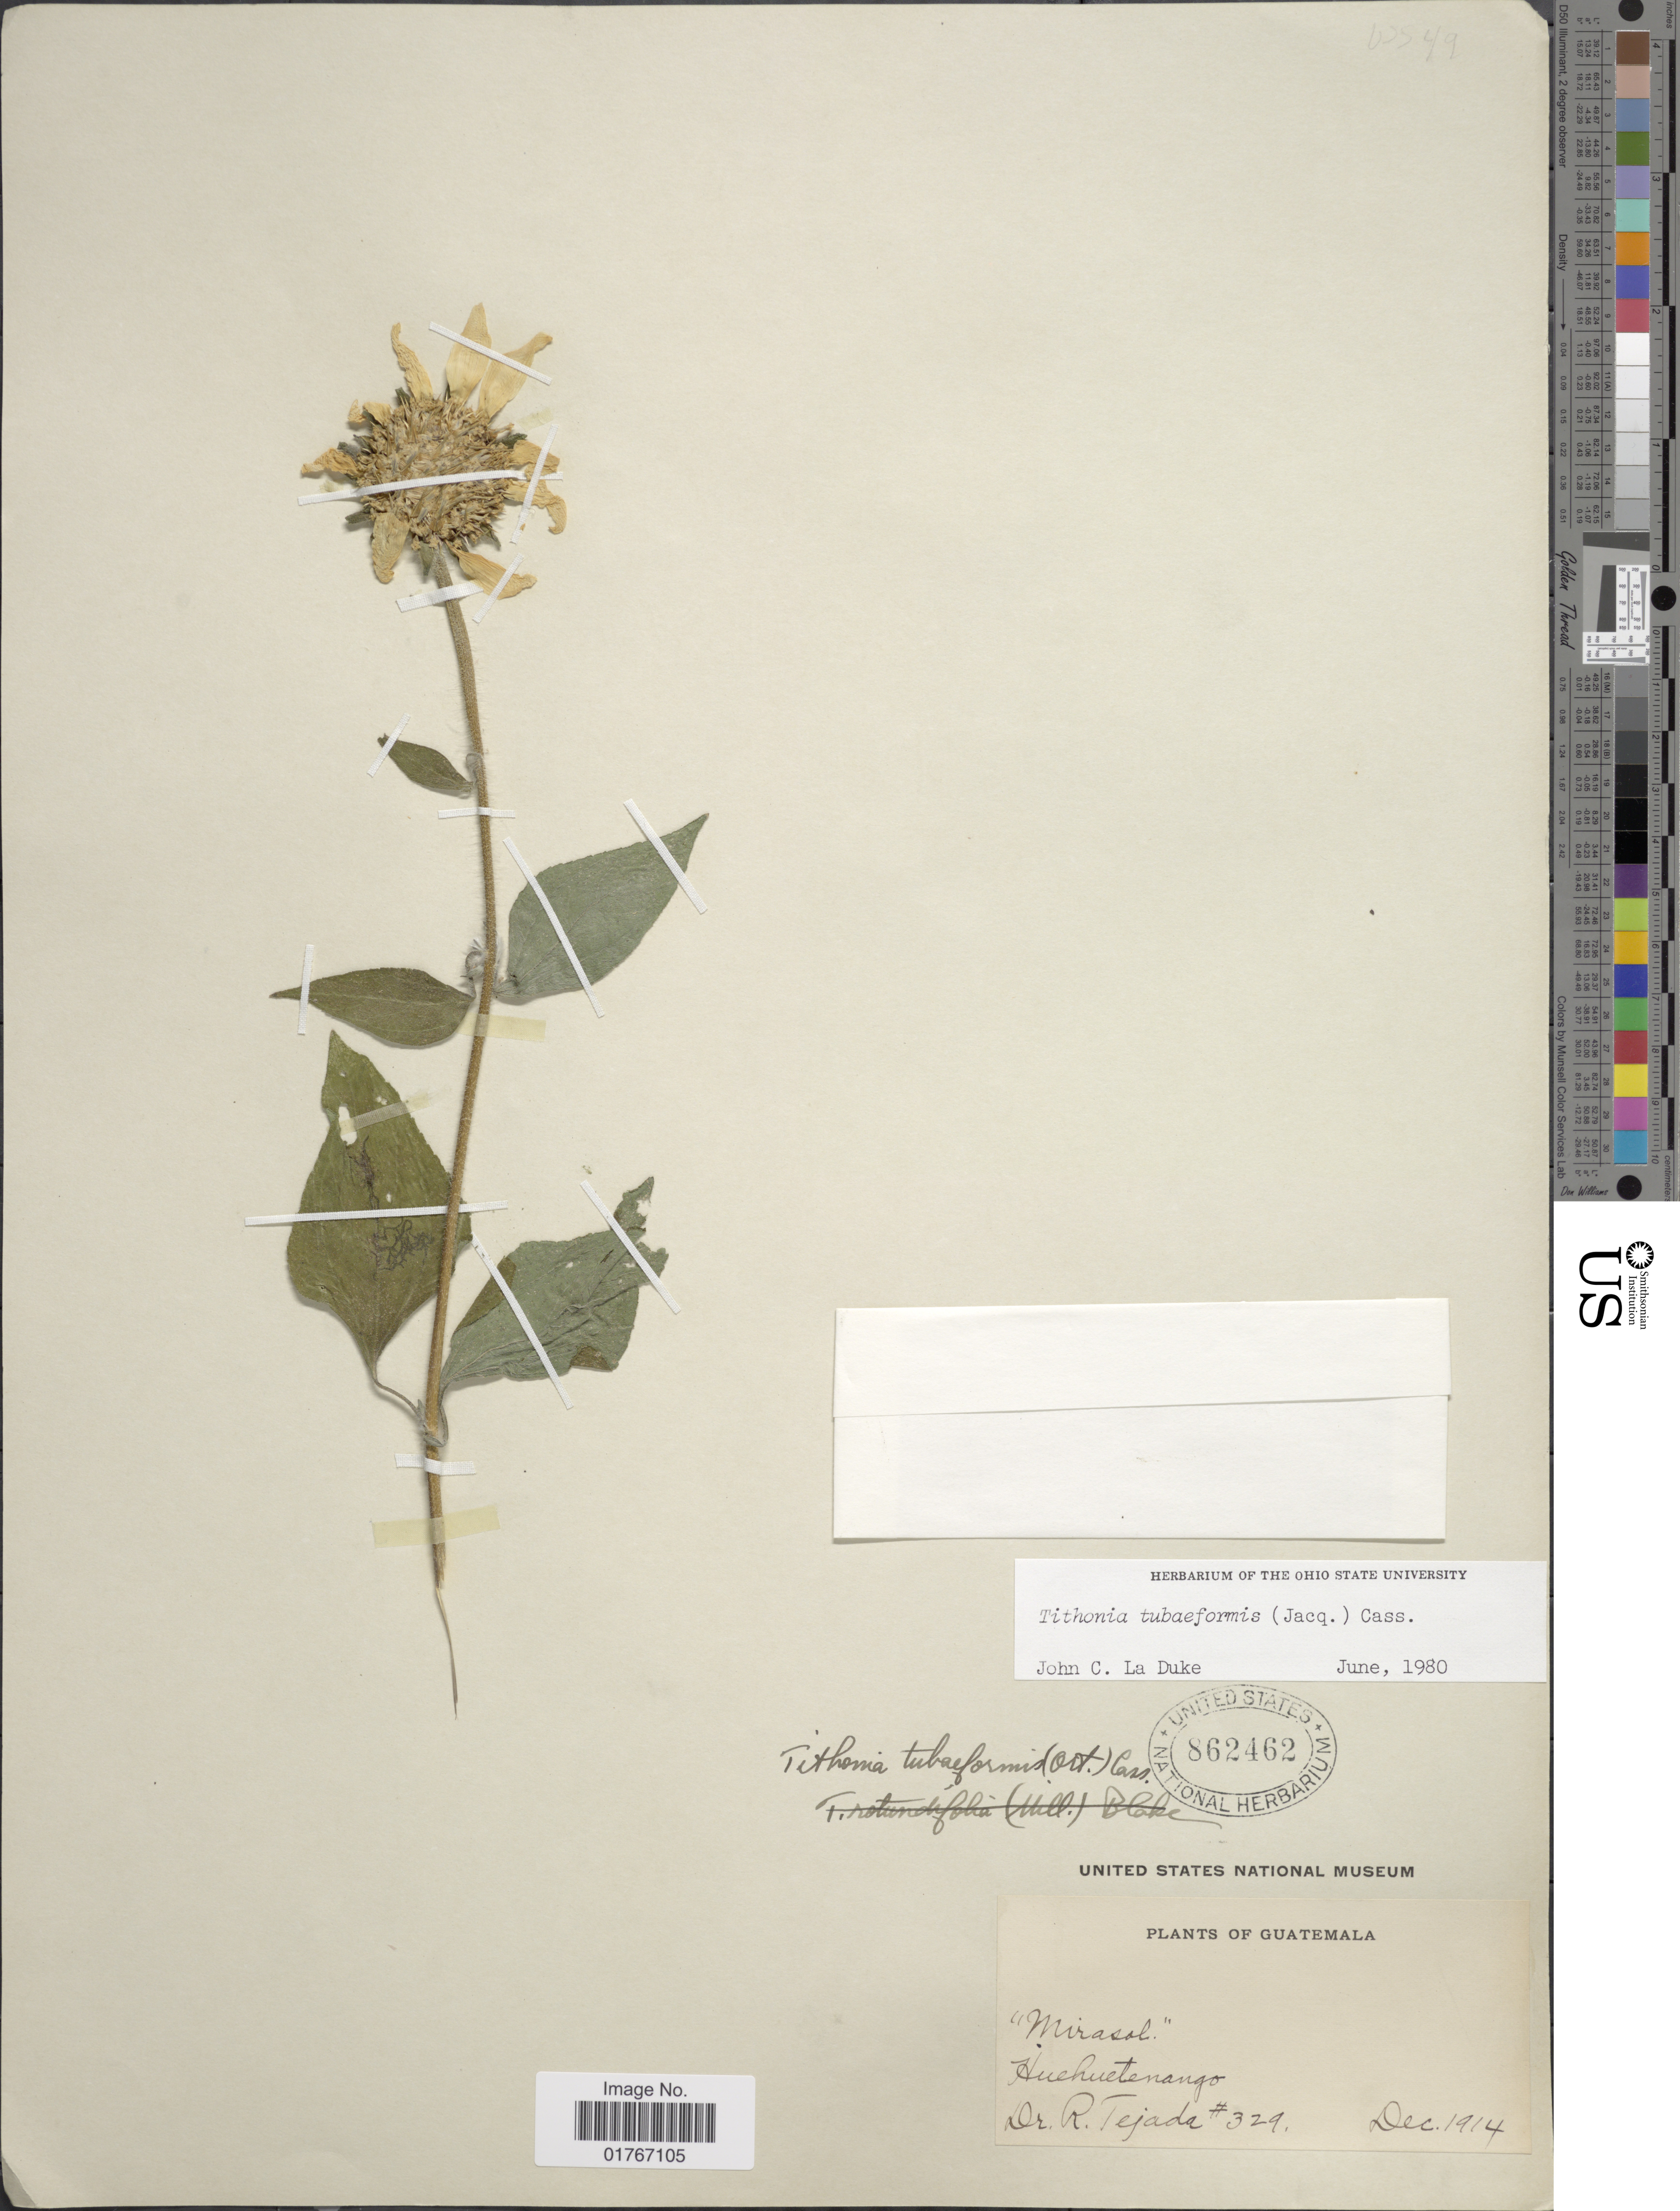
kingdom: Plantae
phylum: Tracheophyta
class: Magnoliopsida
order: Asterales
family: Asteraceae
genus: Tithonia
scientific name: Tithonia tubaeformis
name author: (Jacq.) Cass.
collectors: R. Tejada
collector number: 329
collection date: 1914-12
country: Guatemala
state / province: Huehuetenango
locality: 'Mirasol'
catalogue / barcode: US 862462